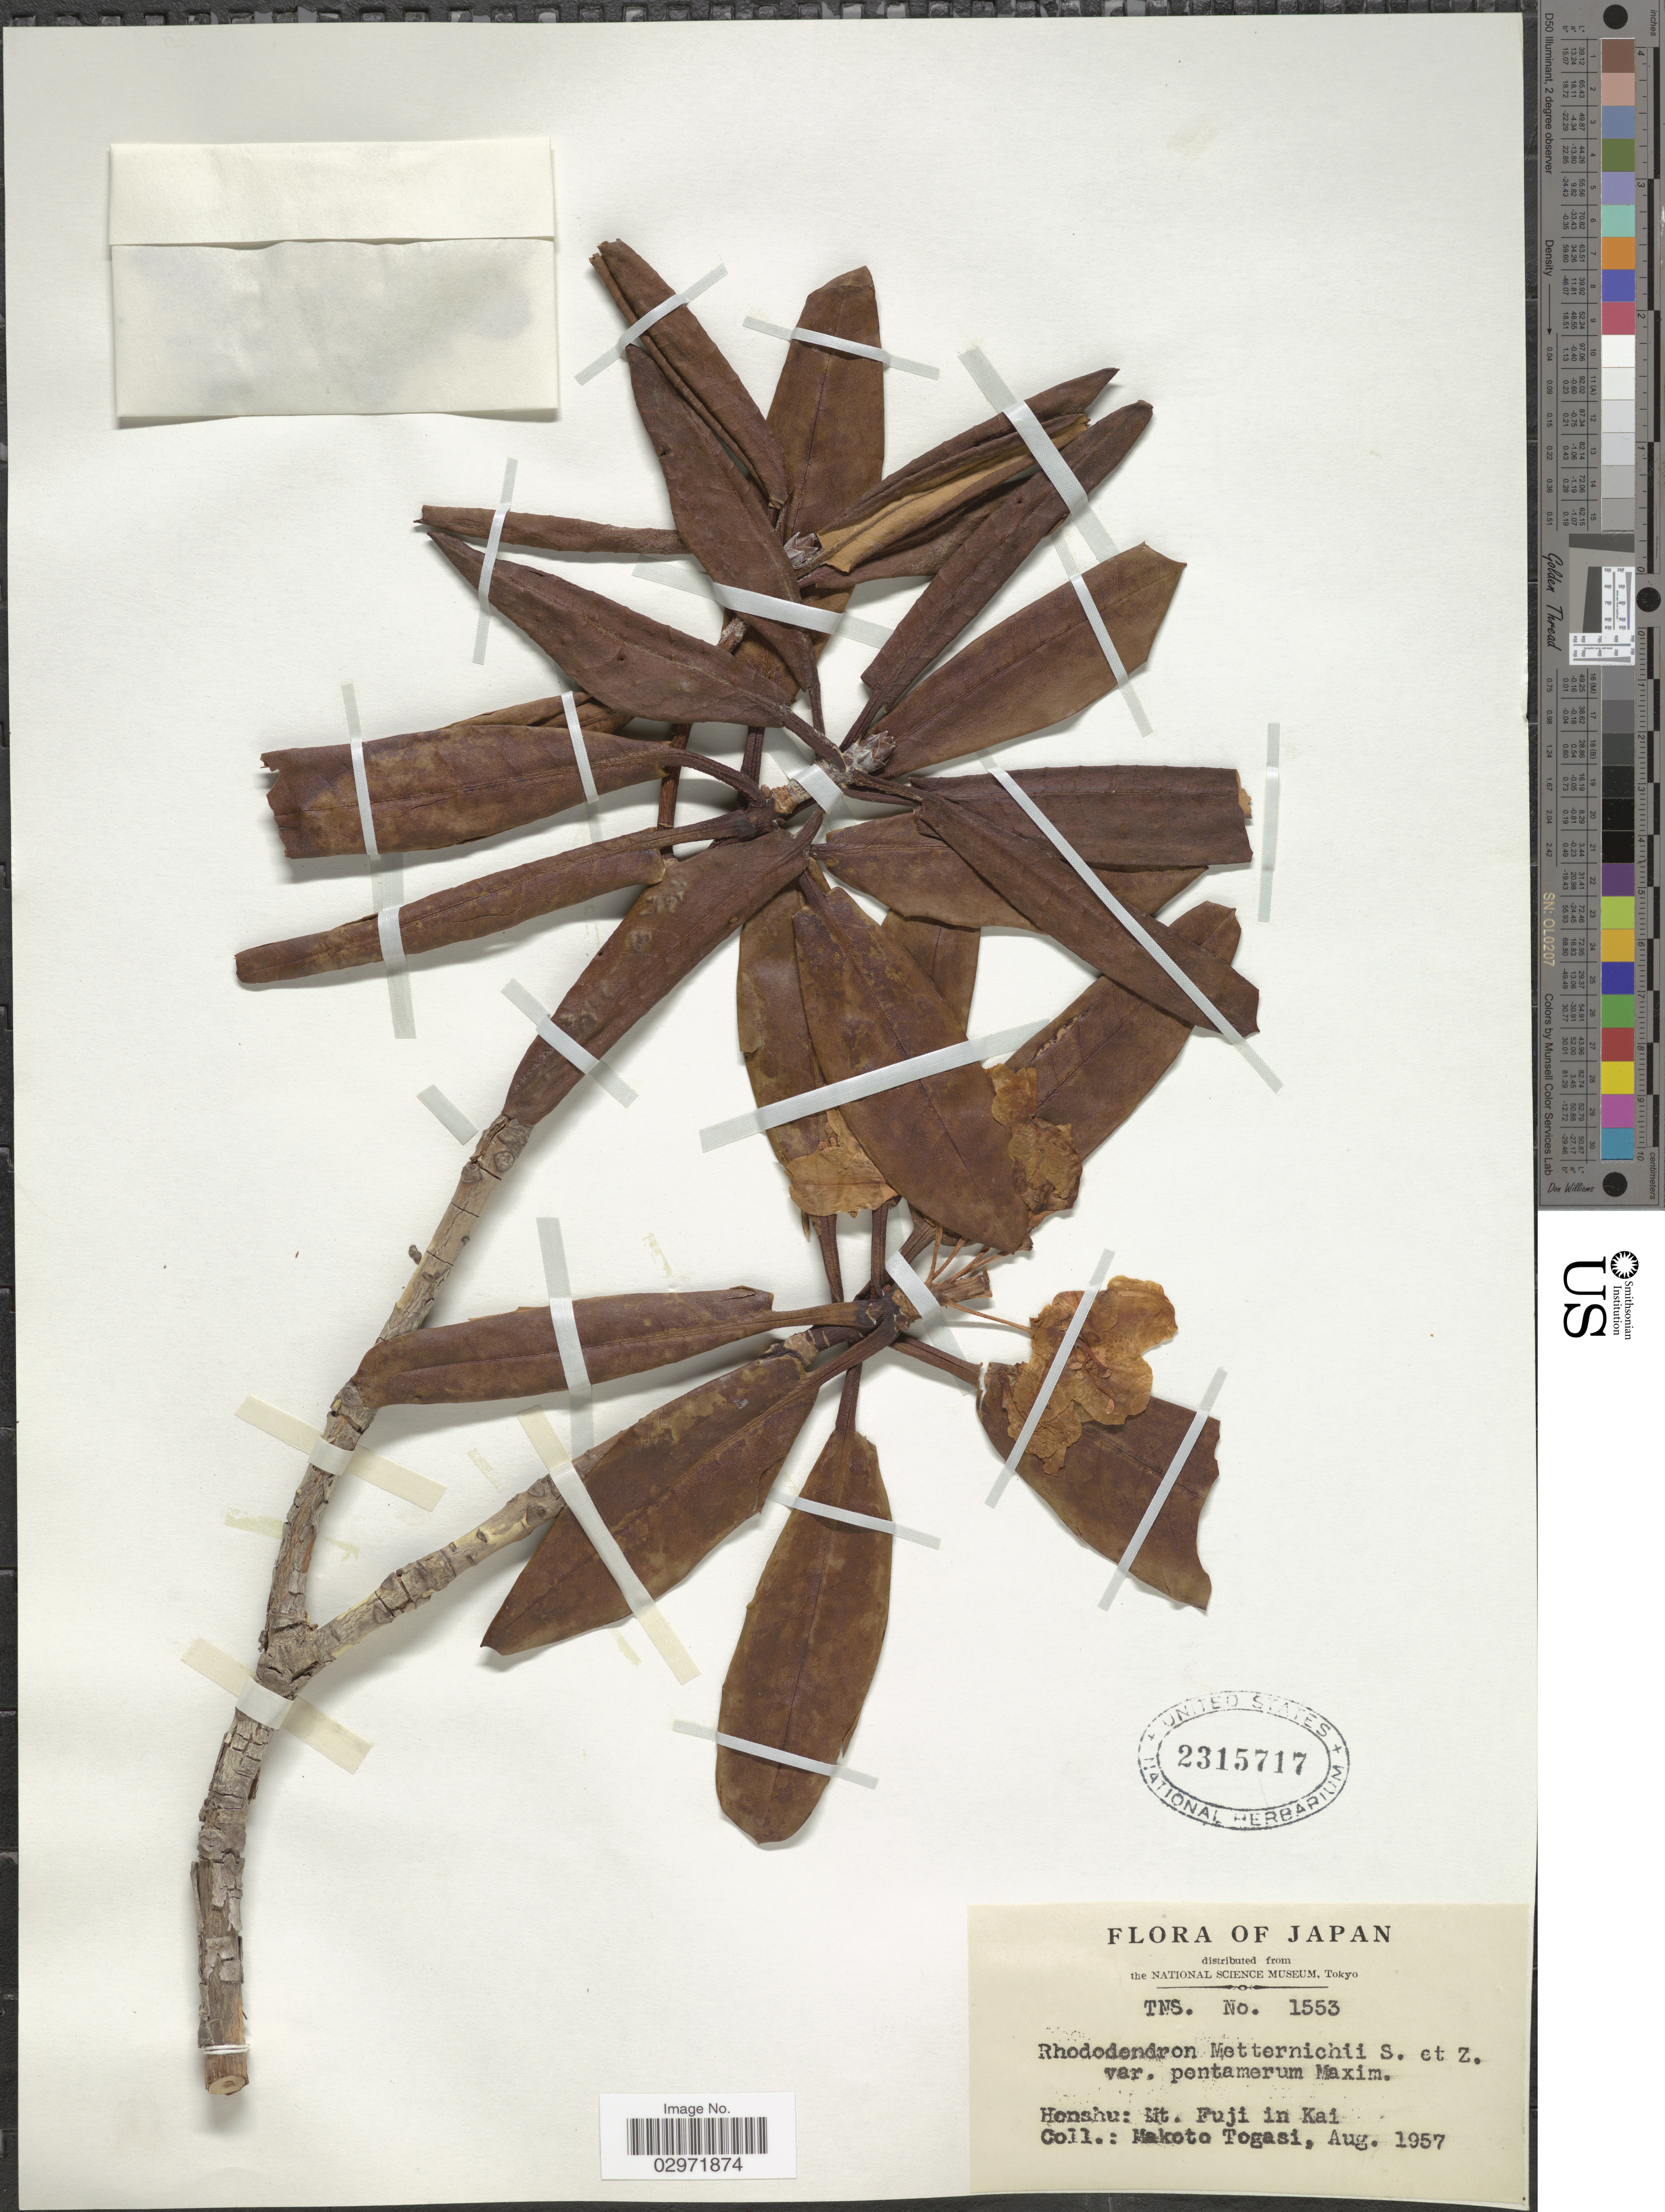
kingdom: Plantae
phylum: Tracheophyta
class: Magnoliopsida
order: Ericales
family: Ericaceae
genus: Rhododendron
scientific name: Rhododendron metternichii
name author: Siebold & Zucc.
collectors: M. Togasi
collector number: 1553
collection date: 1957-08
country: Japan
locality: Honshu: Mt. Fuji in Kai.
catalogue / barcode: US 2315717